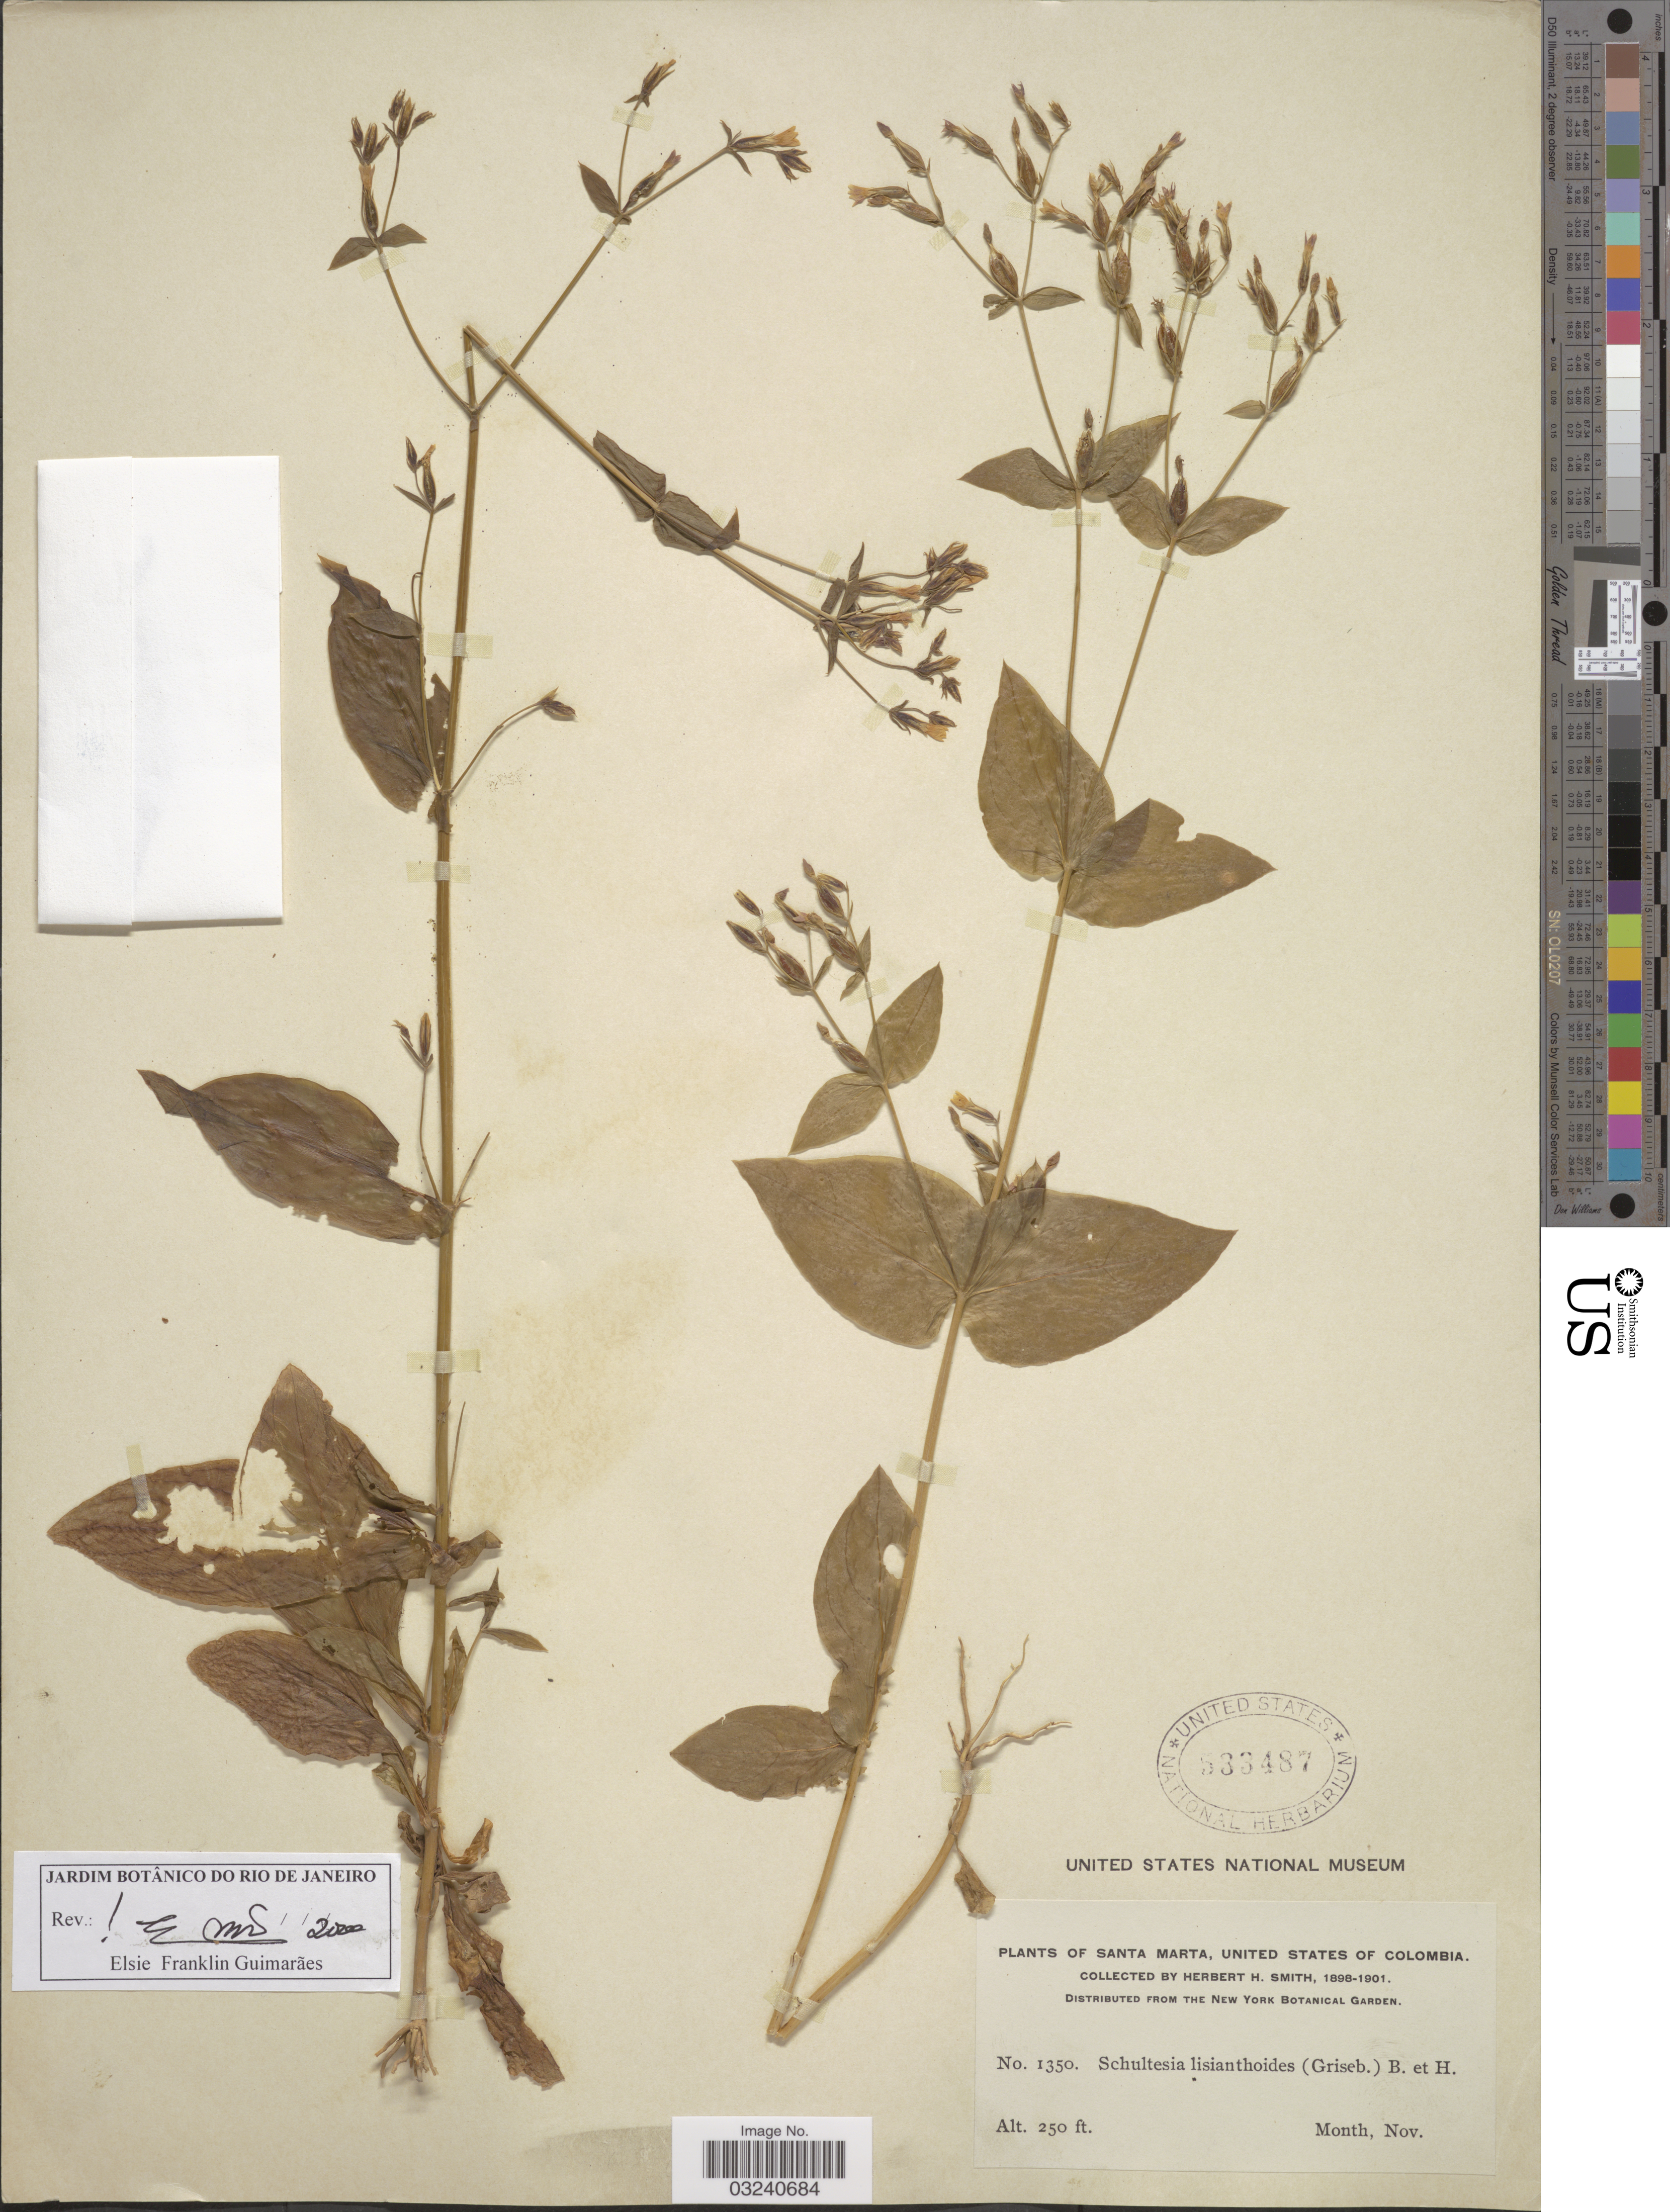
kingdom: Plantae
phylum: Tracheophyta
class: Magnoliopsida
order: Gentianales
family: Gentianaceae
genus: Schultesia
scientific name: Schultesia lisianthoides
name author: (Griseb.) Benth. & Hook. f. ex Hemsl.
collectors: Herbert H. Smith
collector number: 1350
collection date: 1898-11/1901-11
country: Colombia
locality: Santa Marta, United States of Colombia.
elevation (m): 76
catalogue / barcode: US 533487